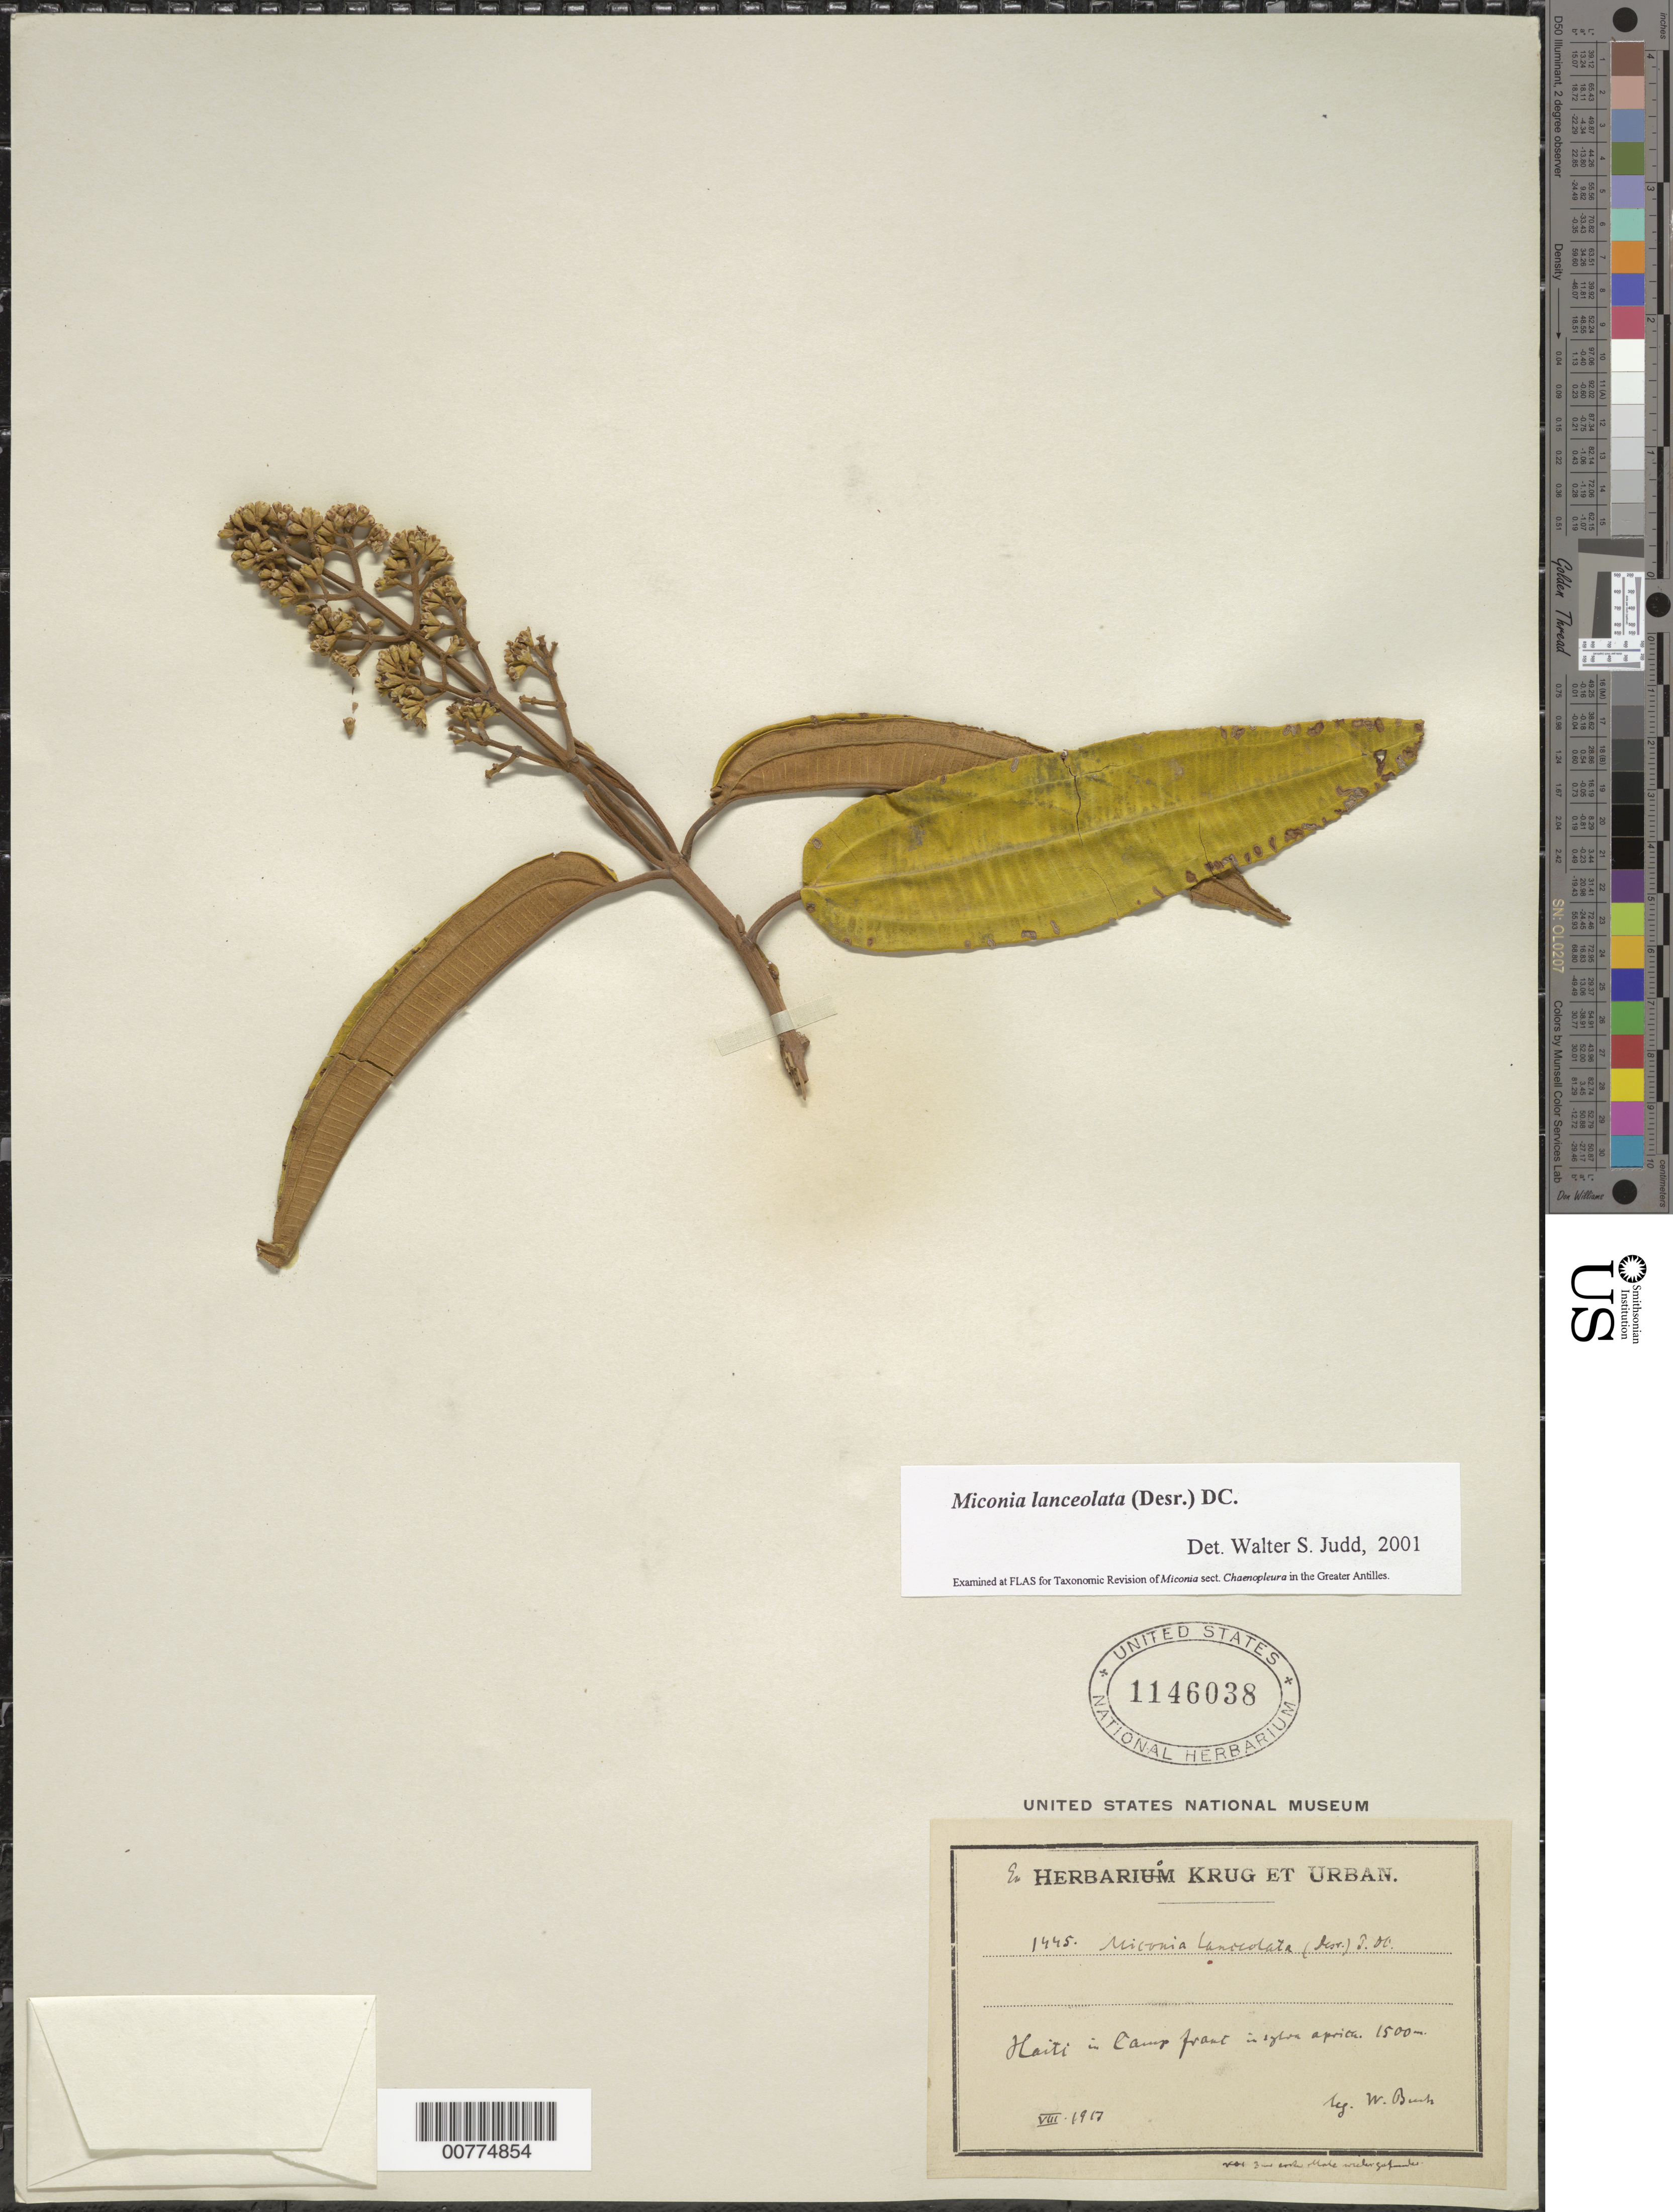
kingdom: Plantae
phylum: Tracheophyta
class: Magnoliopsida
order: Myrtales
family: Melastomataceae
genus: Miconia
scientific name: Miconia lanceolata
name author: (Desr.) DC.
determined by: Judd, Walter S.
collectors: W. Buch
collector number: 1445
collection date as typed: Aug 1917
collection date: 1917-08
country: Haiti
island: Hispaniola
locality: Camp Franc.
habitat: In sylva aprica.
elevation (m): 1500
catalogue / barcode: US 1146038